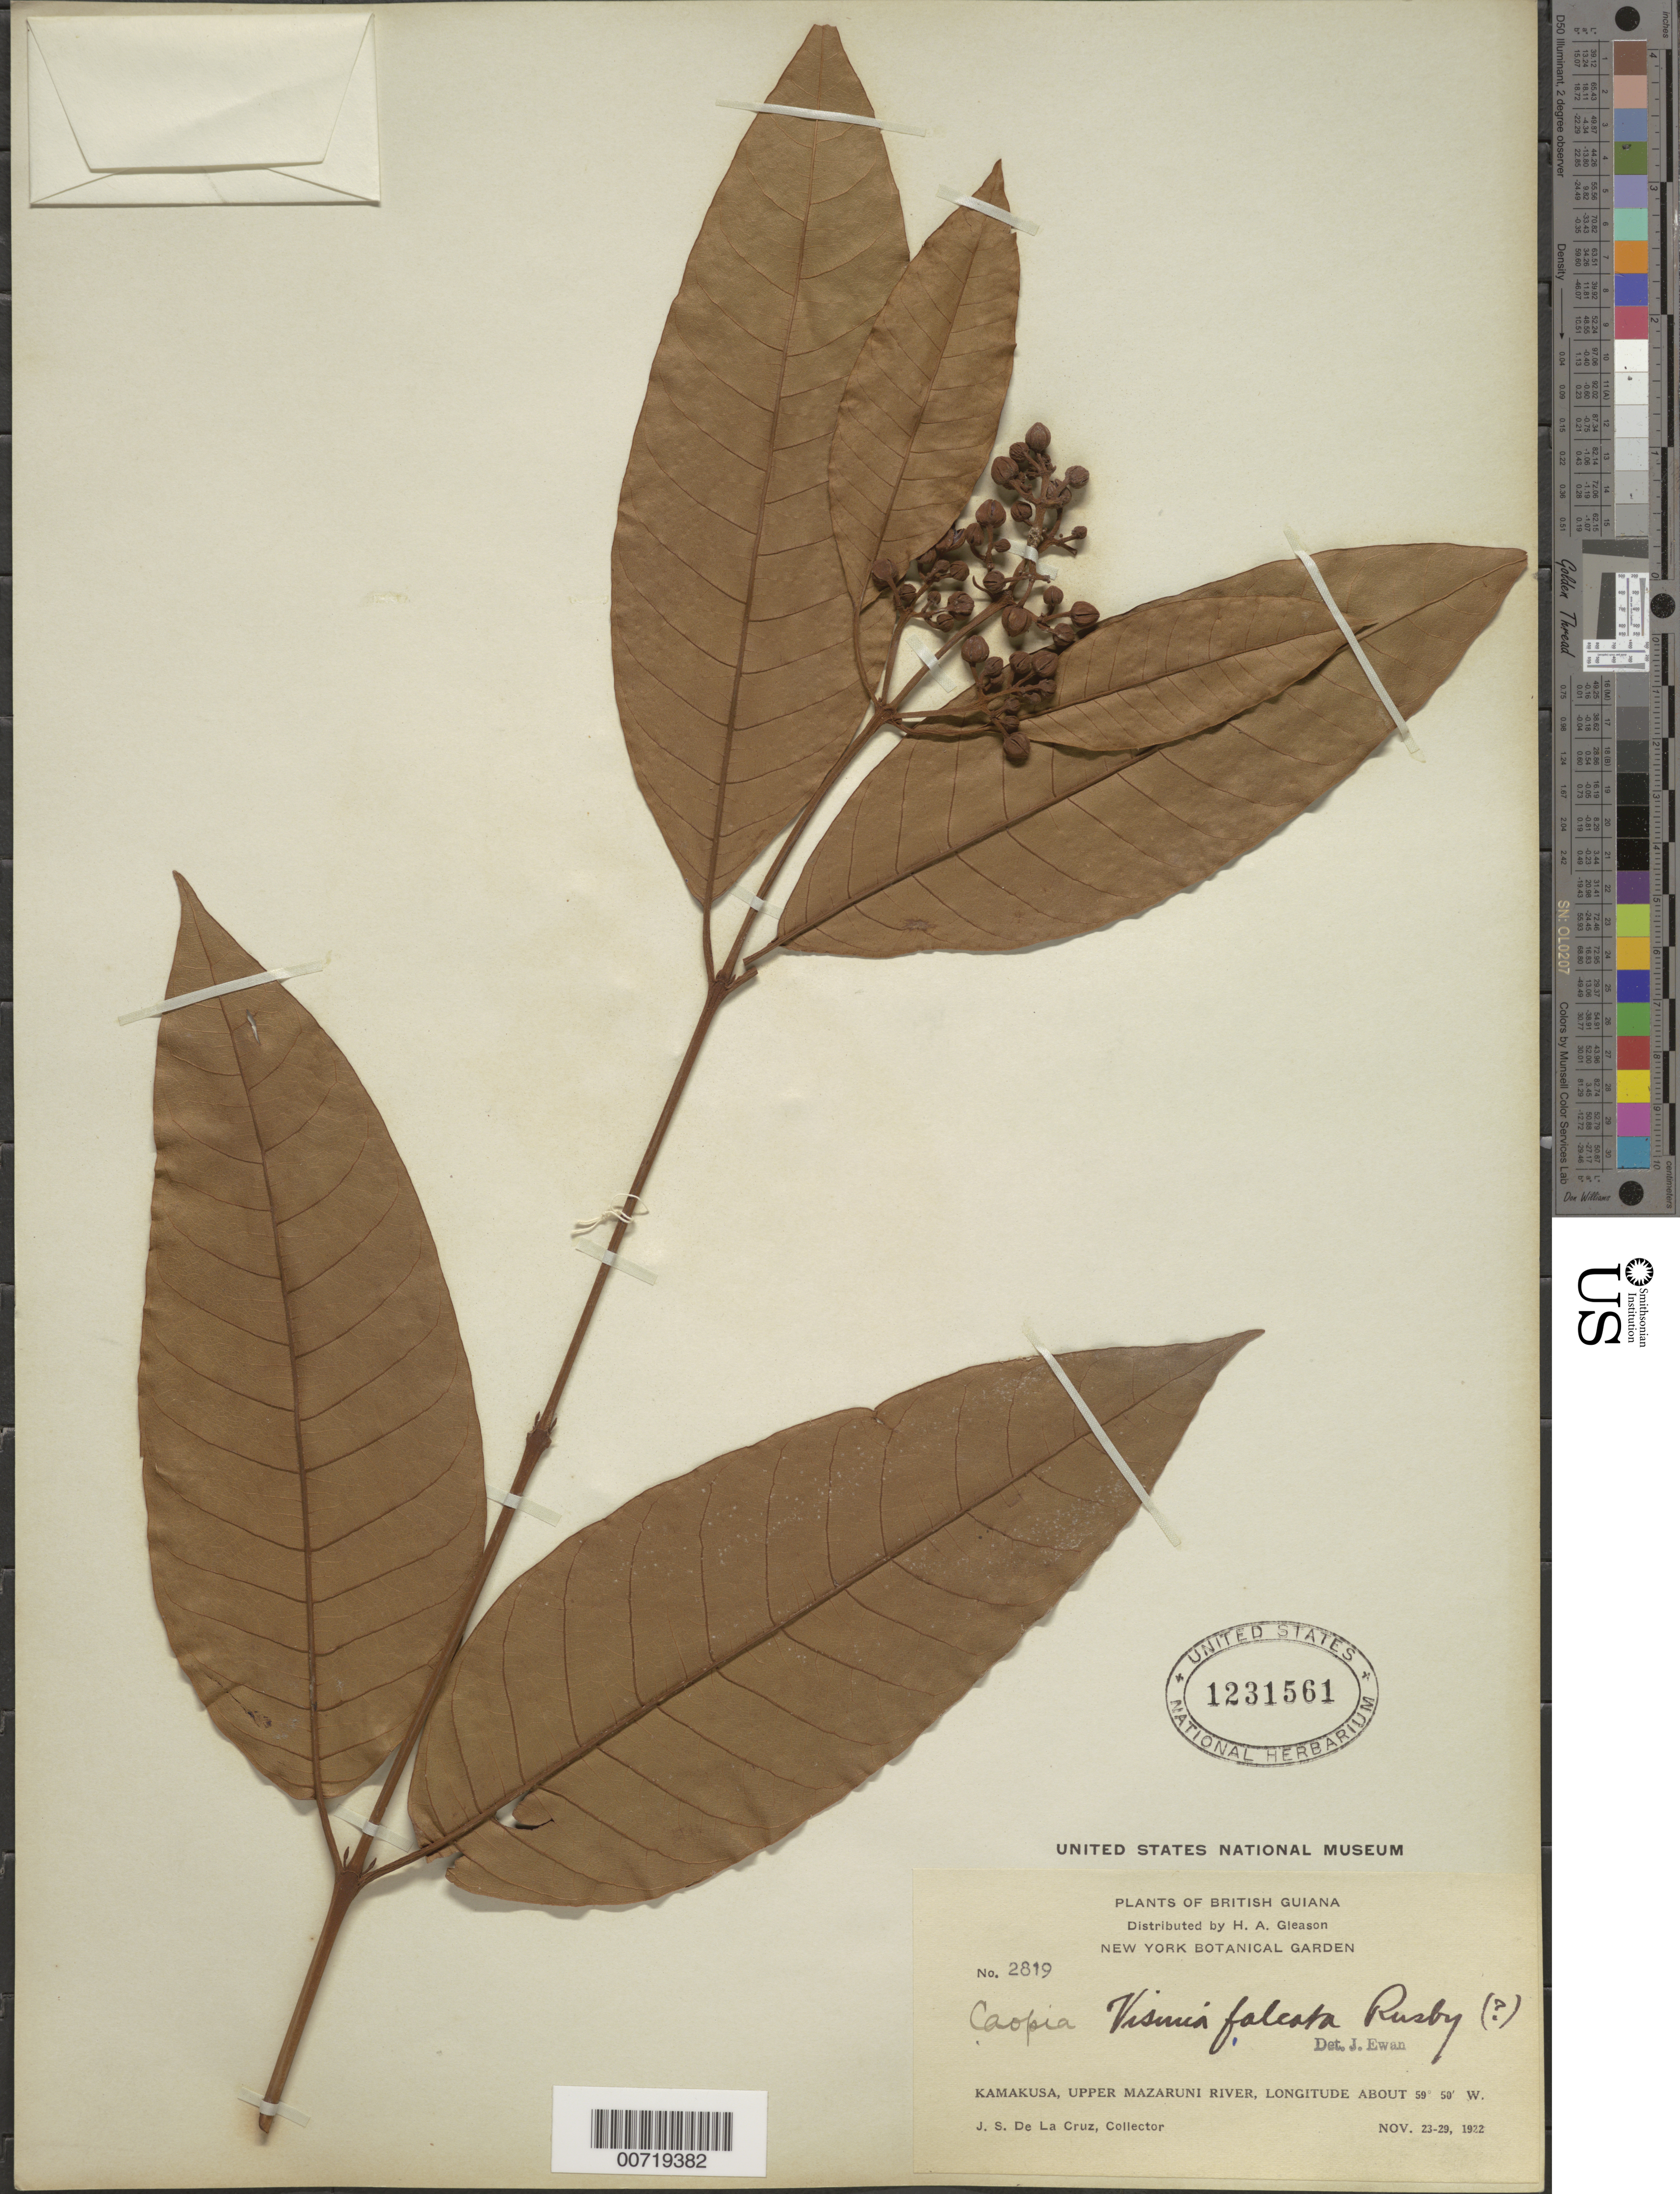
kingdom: Plantae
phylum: Tracheophyta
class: Magnoliopsida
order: Malpighiales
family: Hypericaceae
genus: Vismia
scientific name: Vismia japurensis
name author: Reichardt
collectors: J. S. de la Cruz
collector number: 2819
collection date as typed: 23-Nov-22 to 29-Nov-22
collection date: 1922-11-23/1922-11-29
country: Guyana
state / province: Cuyuni-Mazaruni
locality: Kamakusa, Upper Mazaruni R.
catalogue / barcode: US 1231561